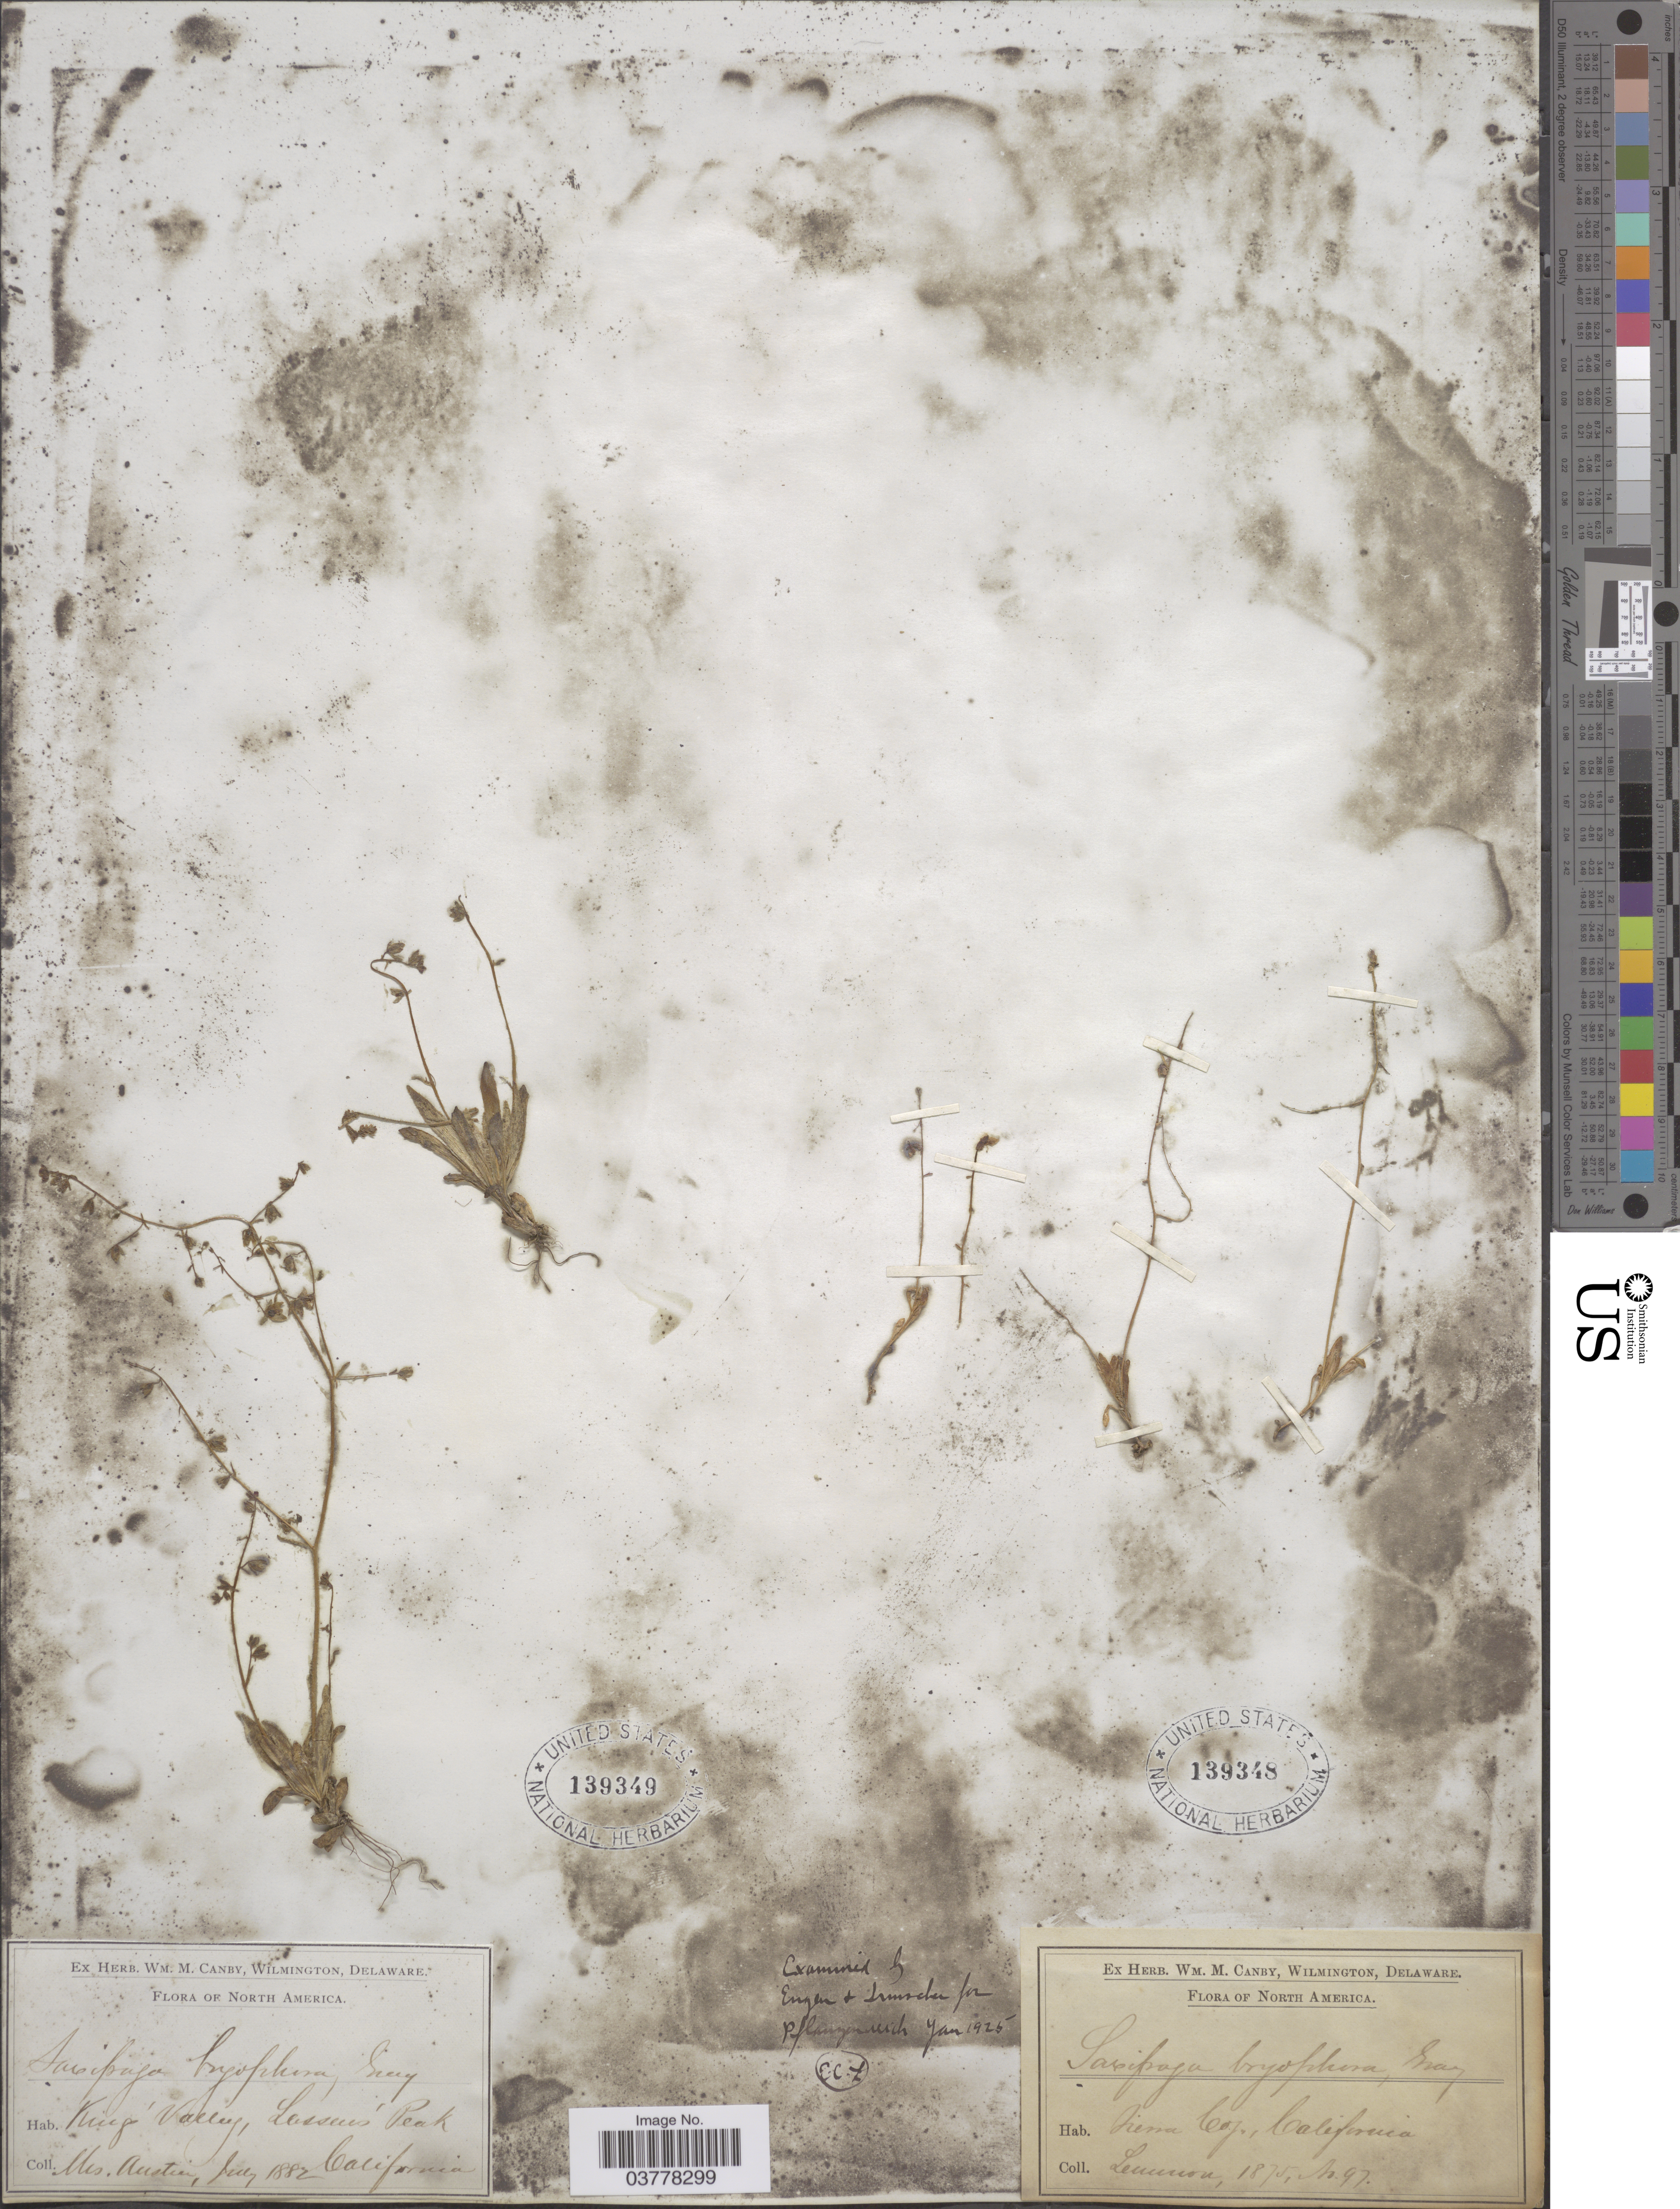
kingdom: Plantae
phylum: Tracheophyta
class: Magnoliopsida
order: Saxifragales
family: Saxifragaceae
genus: Micranthes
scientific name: Micranthes bryophora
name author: (A. Gray) Brouillet & Gornall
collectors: Austin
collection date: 1882-07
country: United States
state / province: California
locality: Kings Valley, Lassens Peak.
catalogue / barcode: US 139349